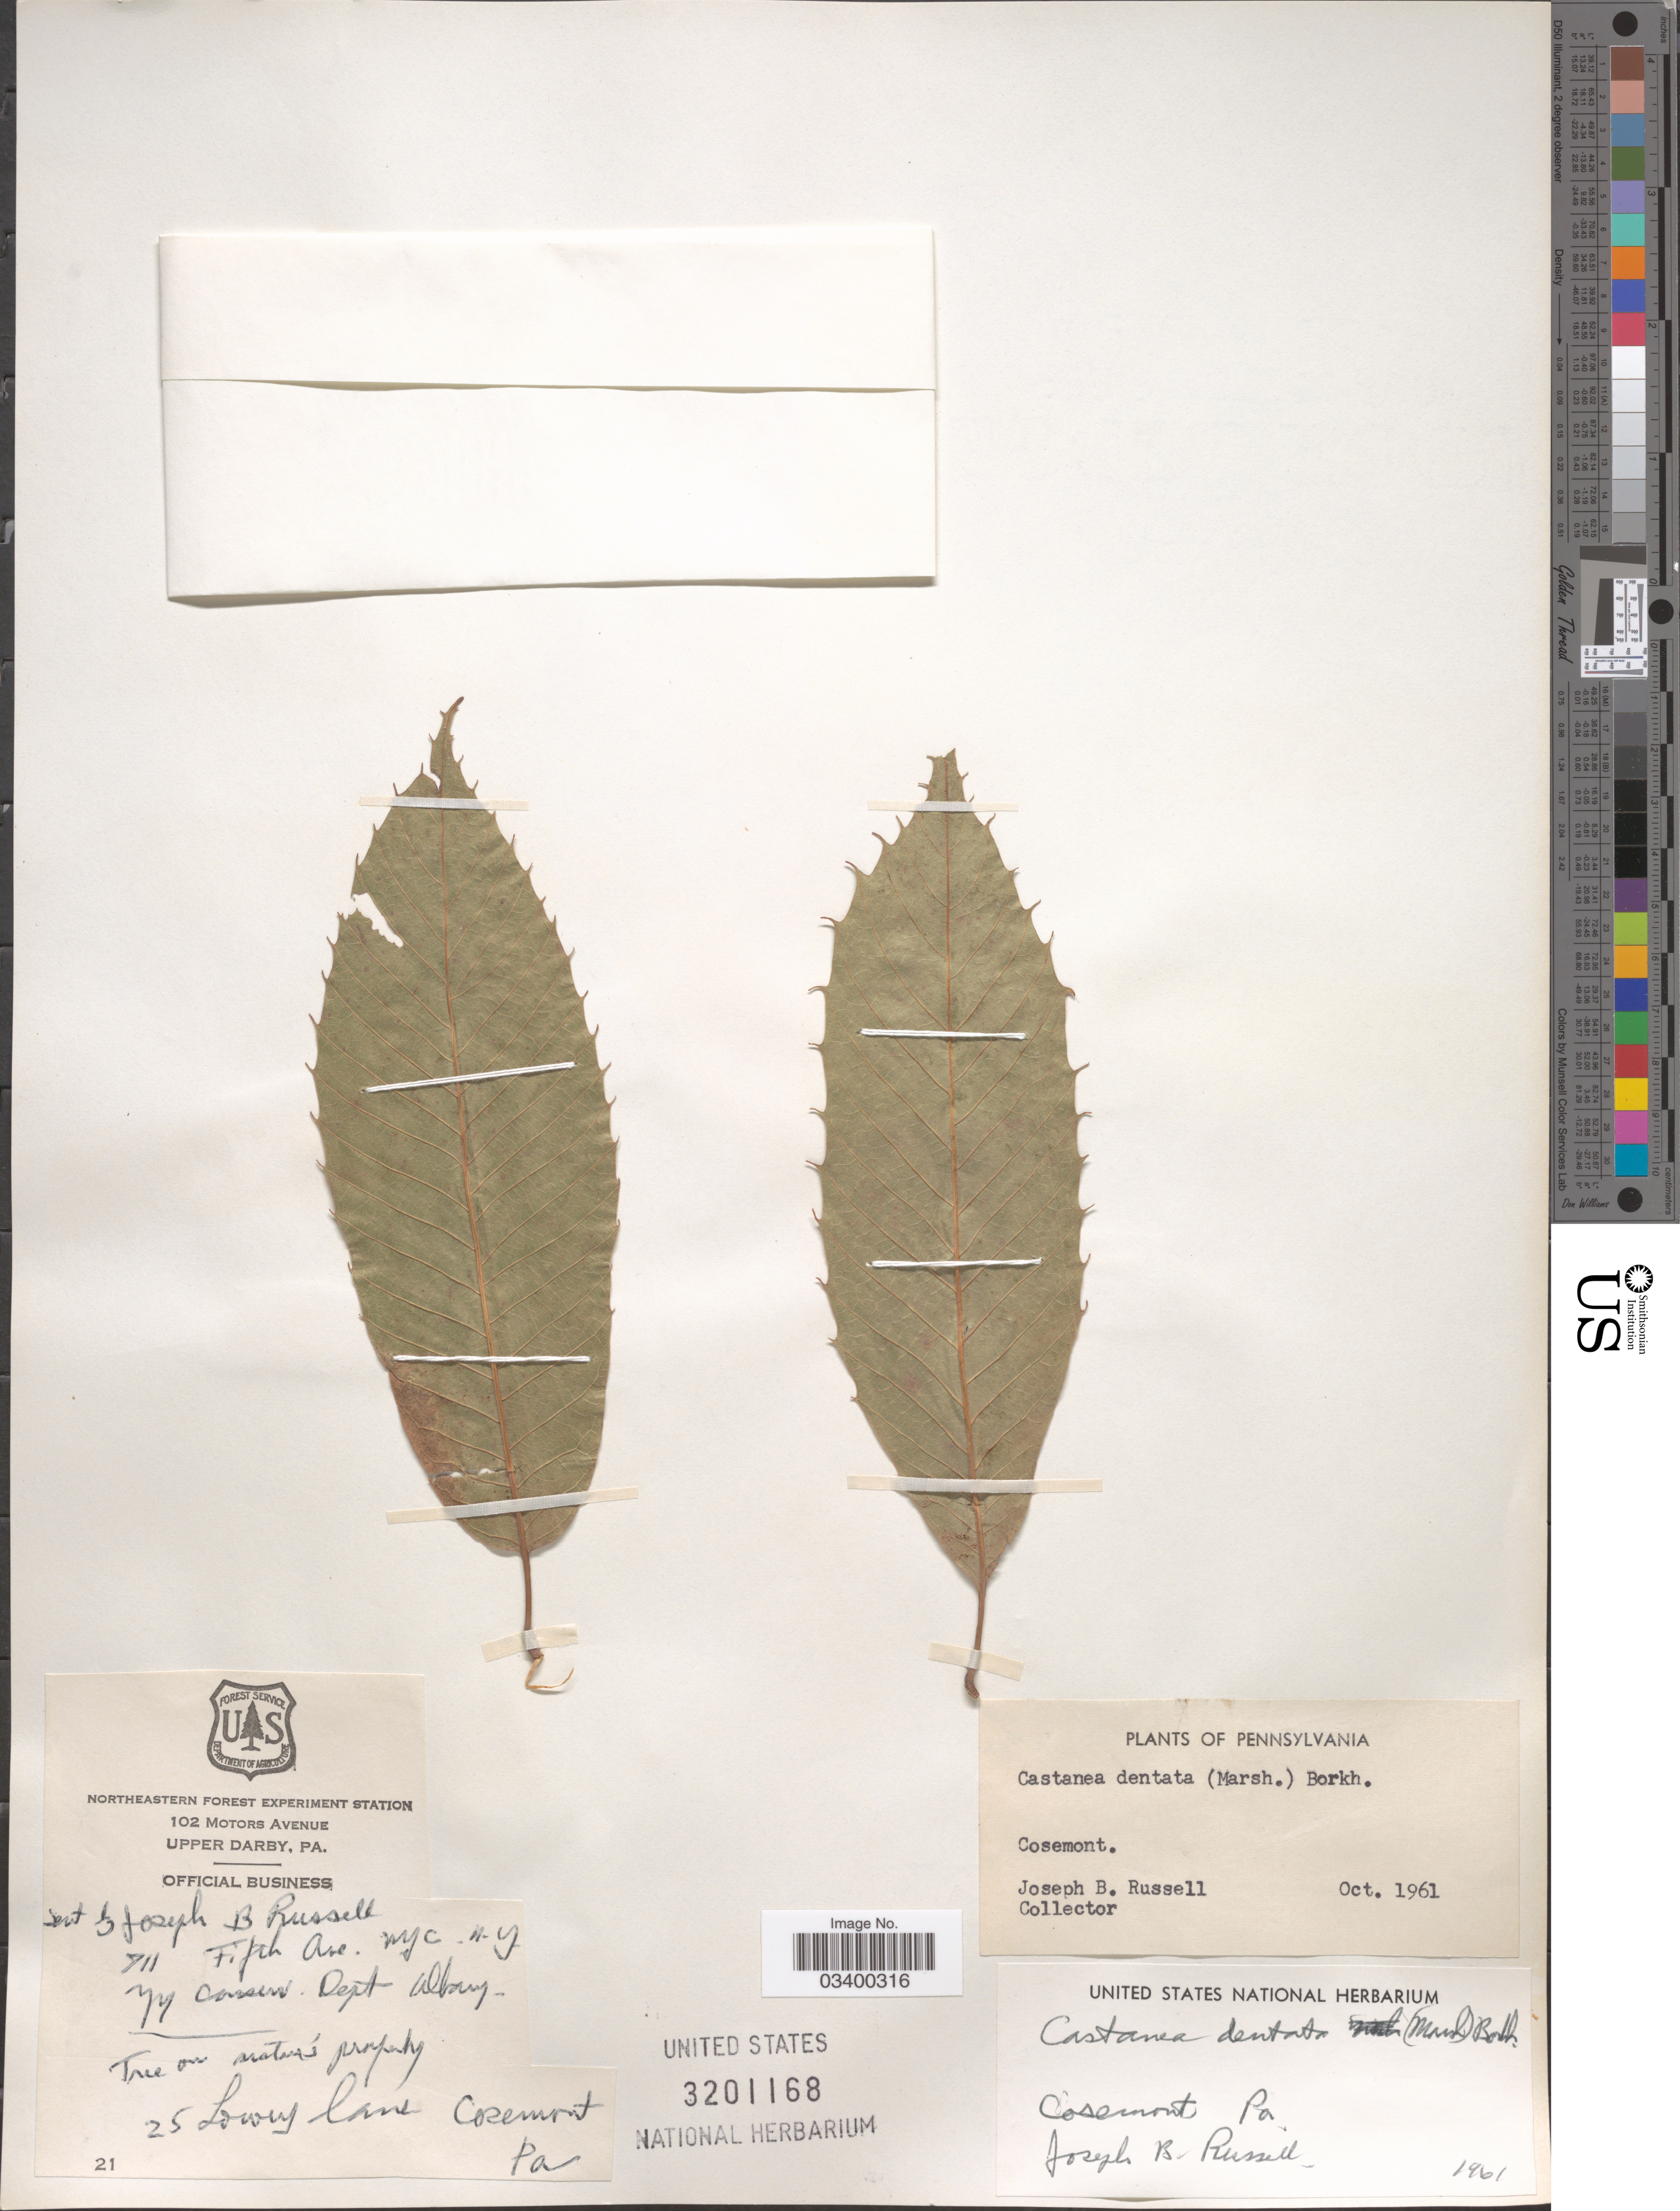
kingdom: Plantae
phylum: Tracheophyta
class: Magnoliopsida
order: Fagales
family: Fagaceae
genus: Castanea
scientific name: Castanea dentata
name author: (Marshall) Borkh.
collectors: J. Russell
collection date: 1961-10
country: United States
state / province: Pennsylvania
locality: Cosemont.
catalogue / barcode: US 3201168